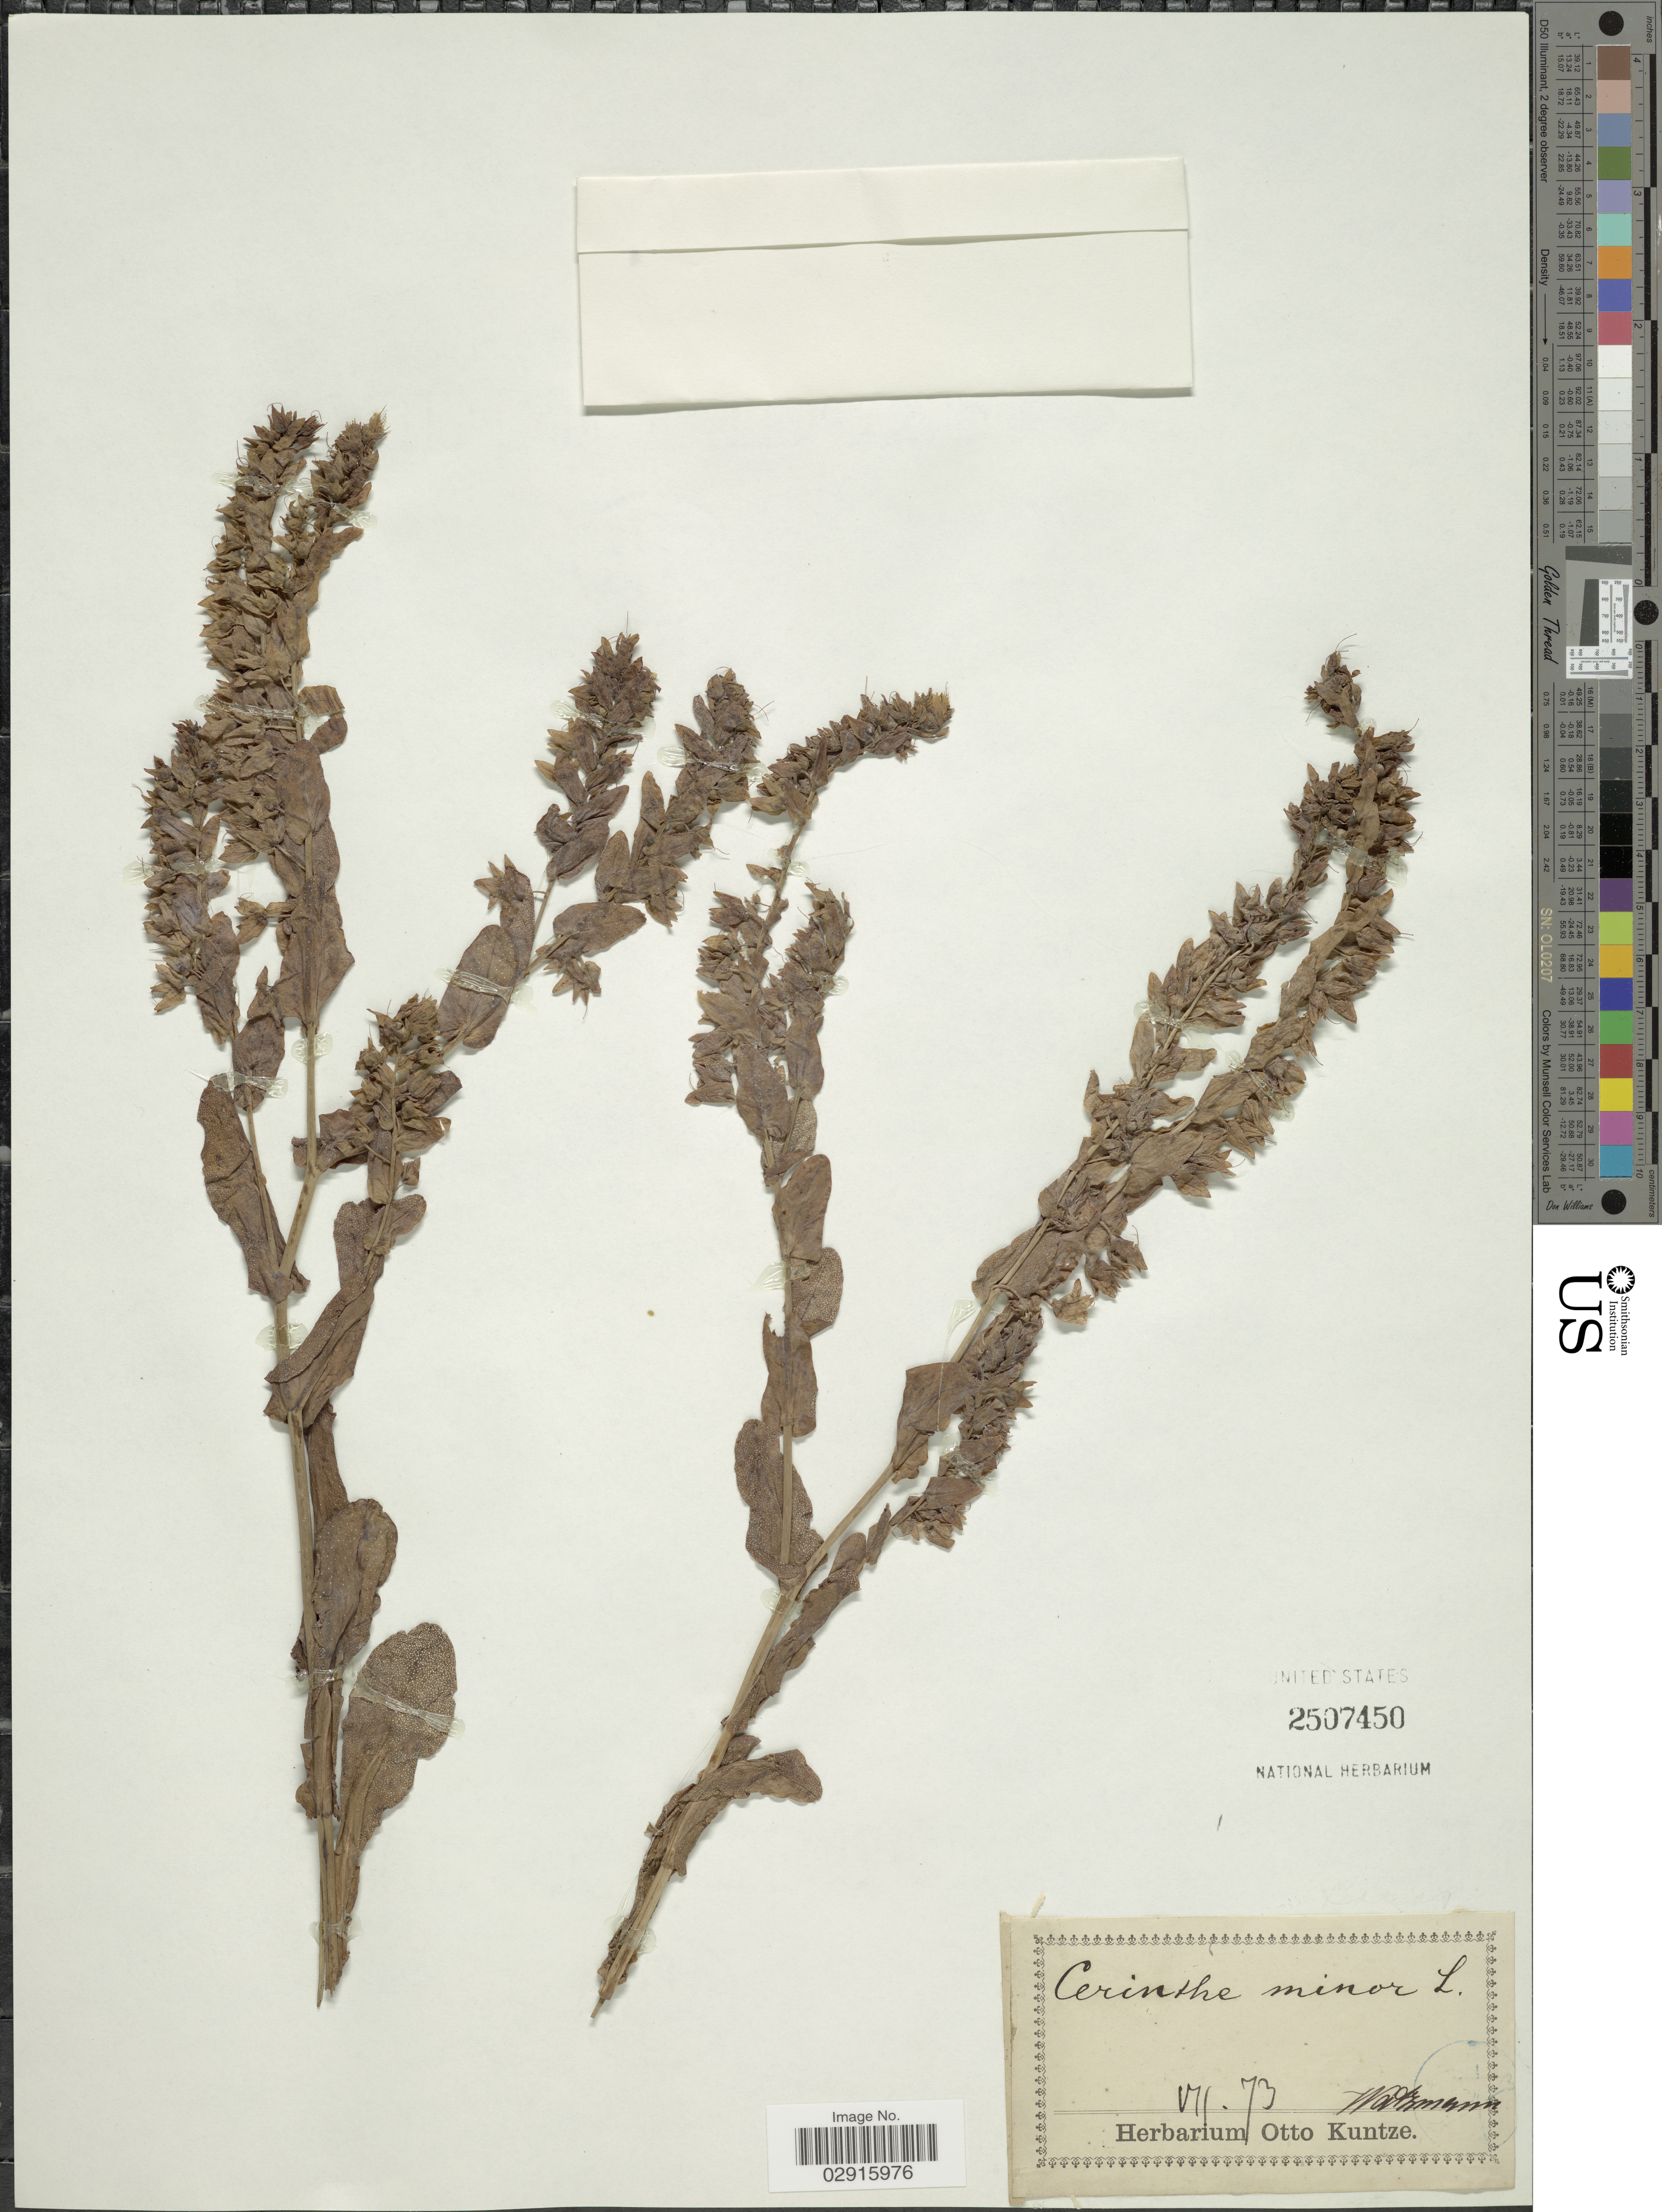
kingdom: Plantae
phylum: Tracheophyta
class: Magnoliopsida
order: Boraginales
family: Boraginaceae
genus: Cerinthe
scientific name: Cerinthe minor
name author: L.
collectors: ex herb. Otto Kuntze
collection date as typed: Transcribed d/m/y: /7/73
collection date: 1873-07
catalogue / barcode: US 2507450